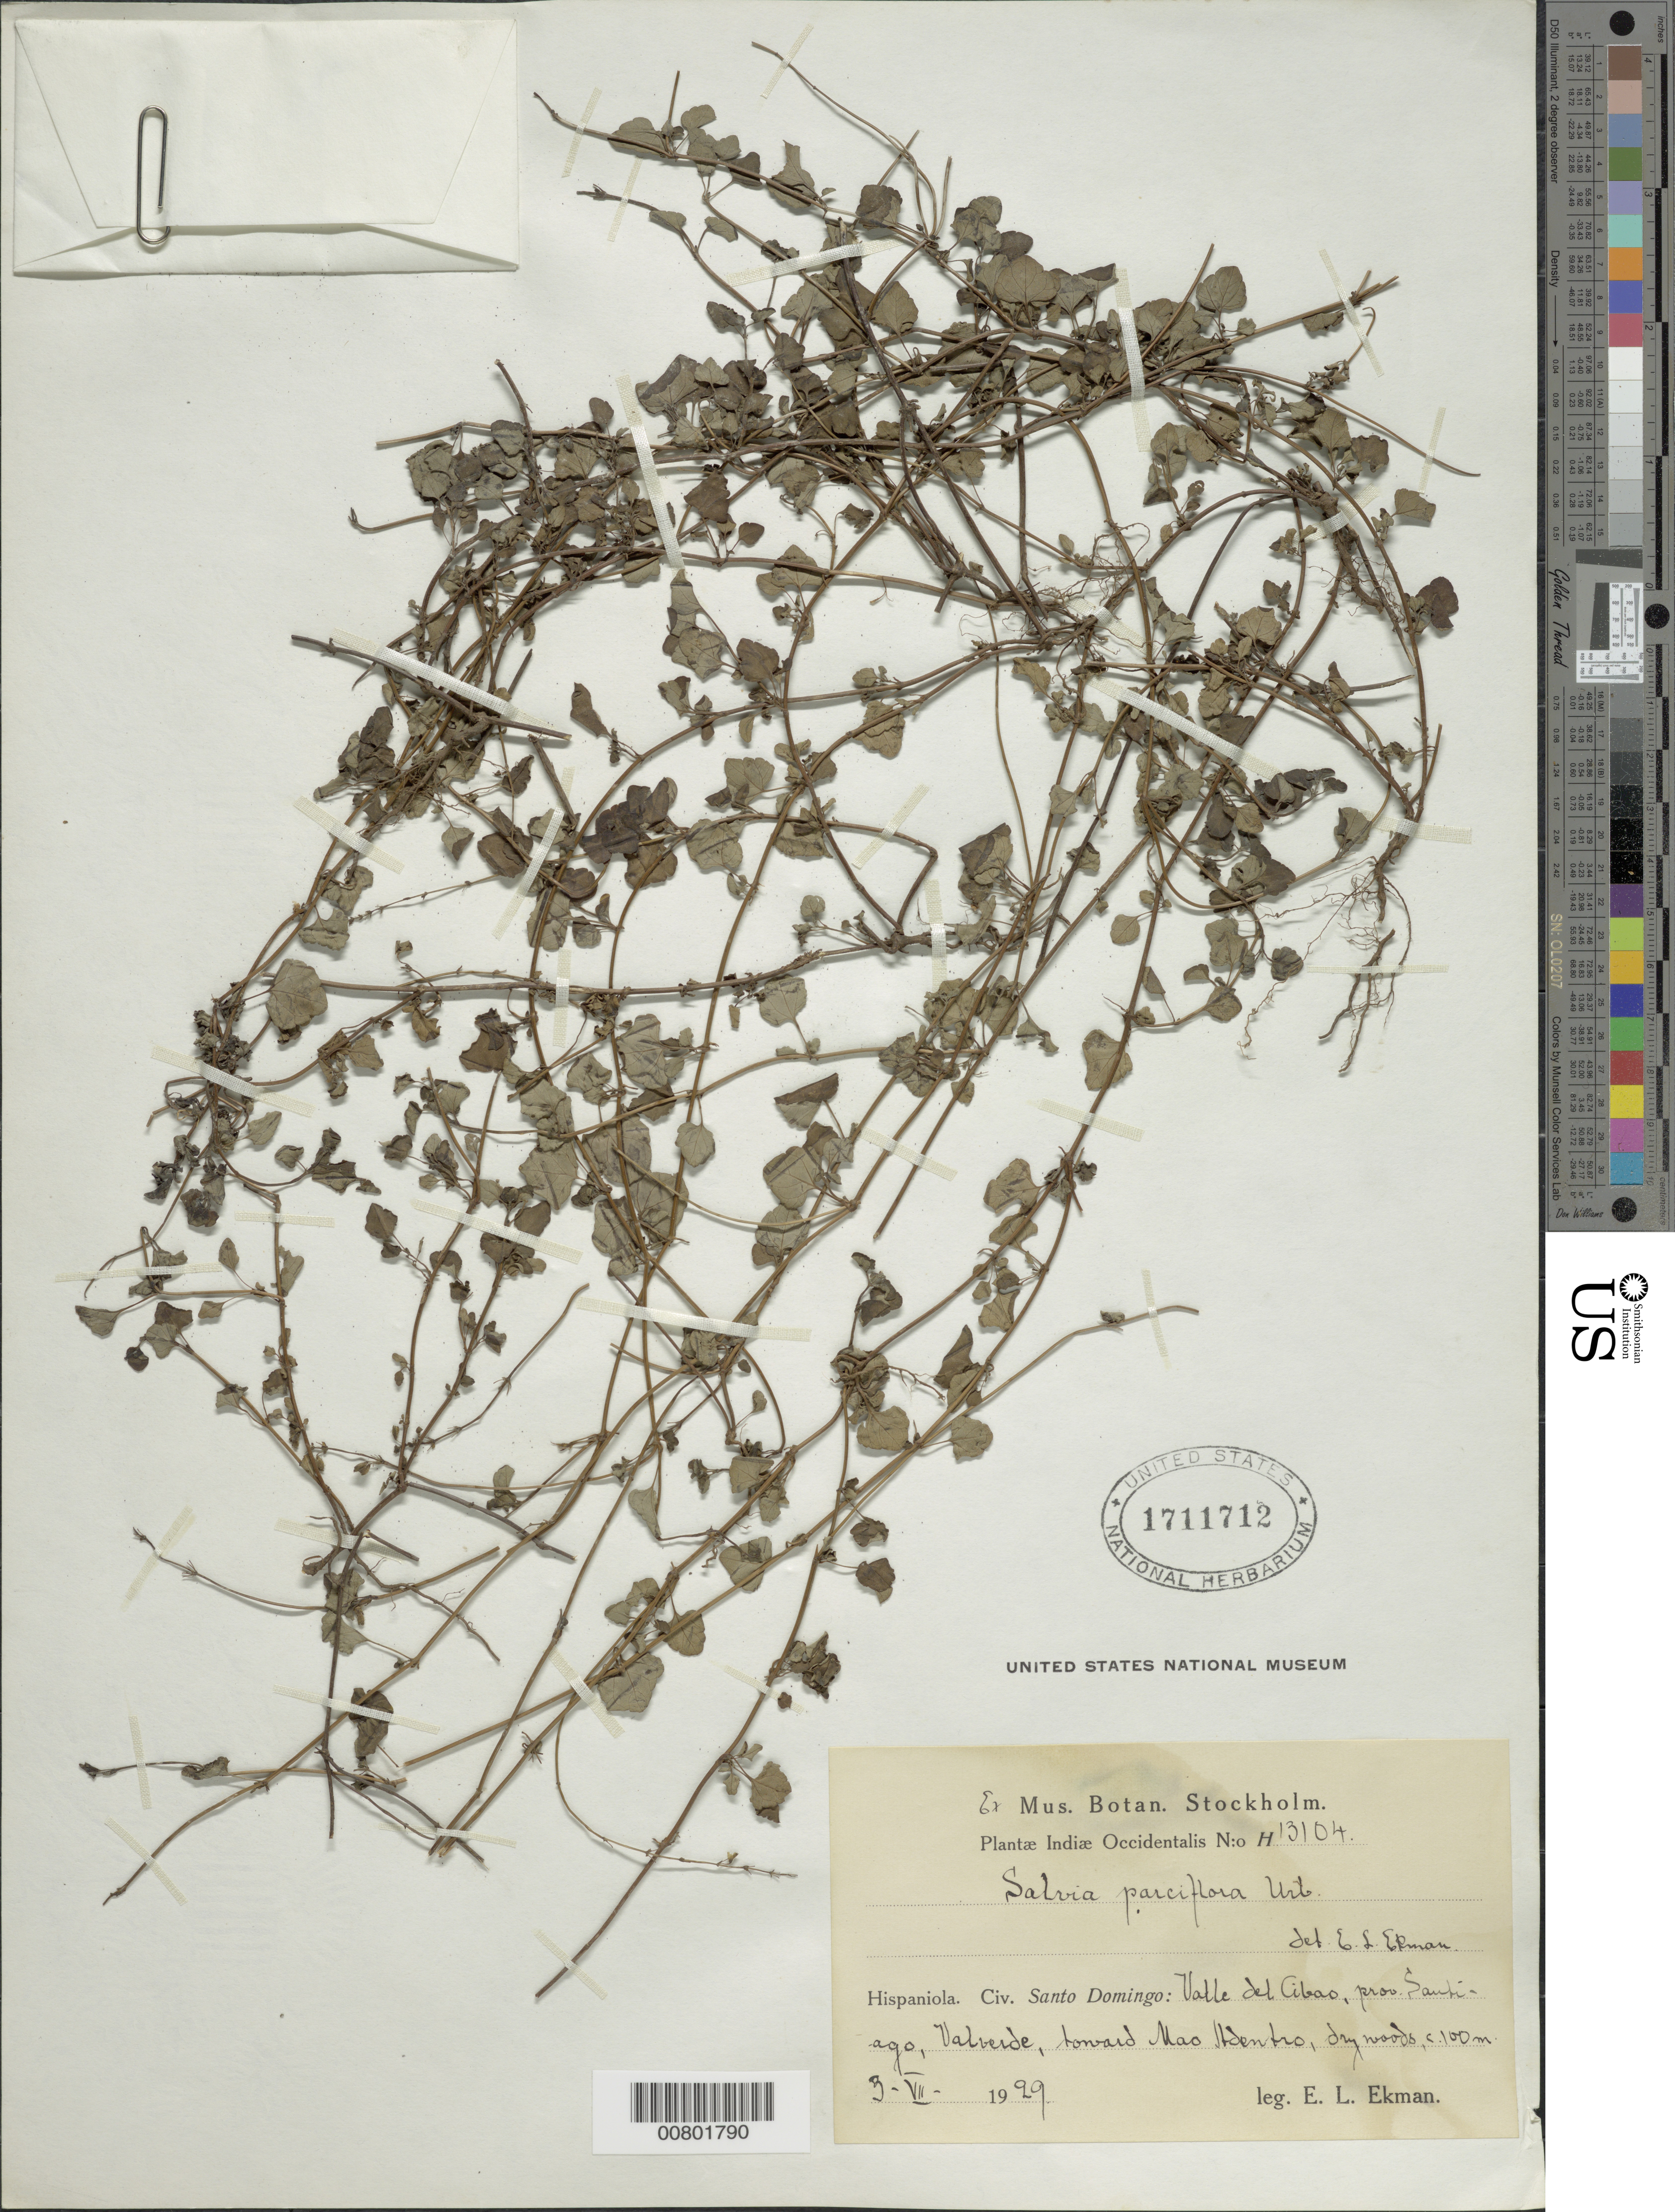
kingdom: Plantae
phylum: Tracheophyta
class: Magnoliopsida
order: Lamiales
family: Lamiaceae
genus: Salvia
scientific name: Salvia parciflora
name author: Urb.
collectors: E. L. Ekman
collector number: H 13104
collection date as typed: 03 Jul 1929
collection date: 1929-07-03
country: Dominican Republic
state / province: Santiago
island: Hispaniola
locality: Valle del Cibao, Valverde toward Mao Adentro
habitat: Dry woods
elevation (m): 100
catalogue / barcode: US 1711712